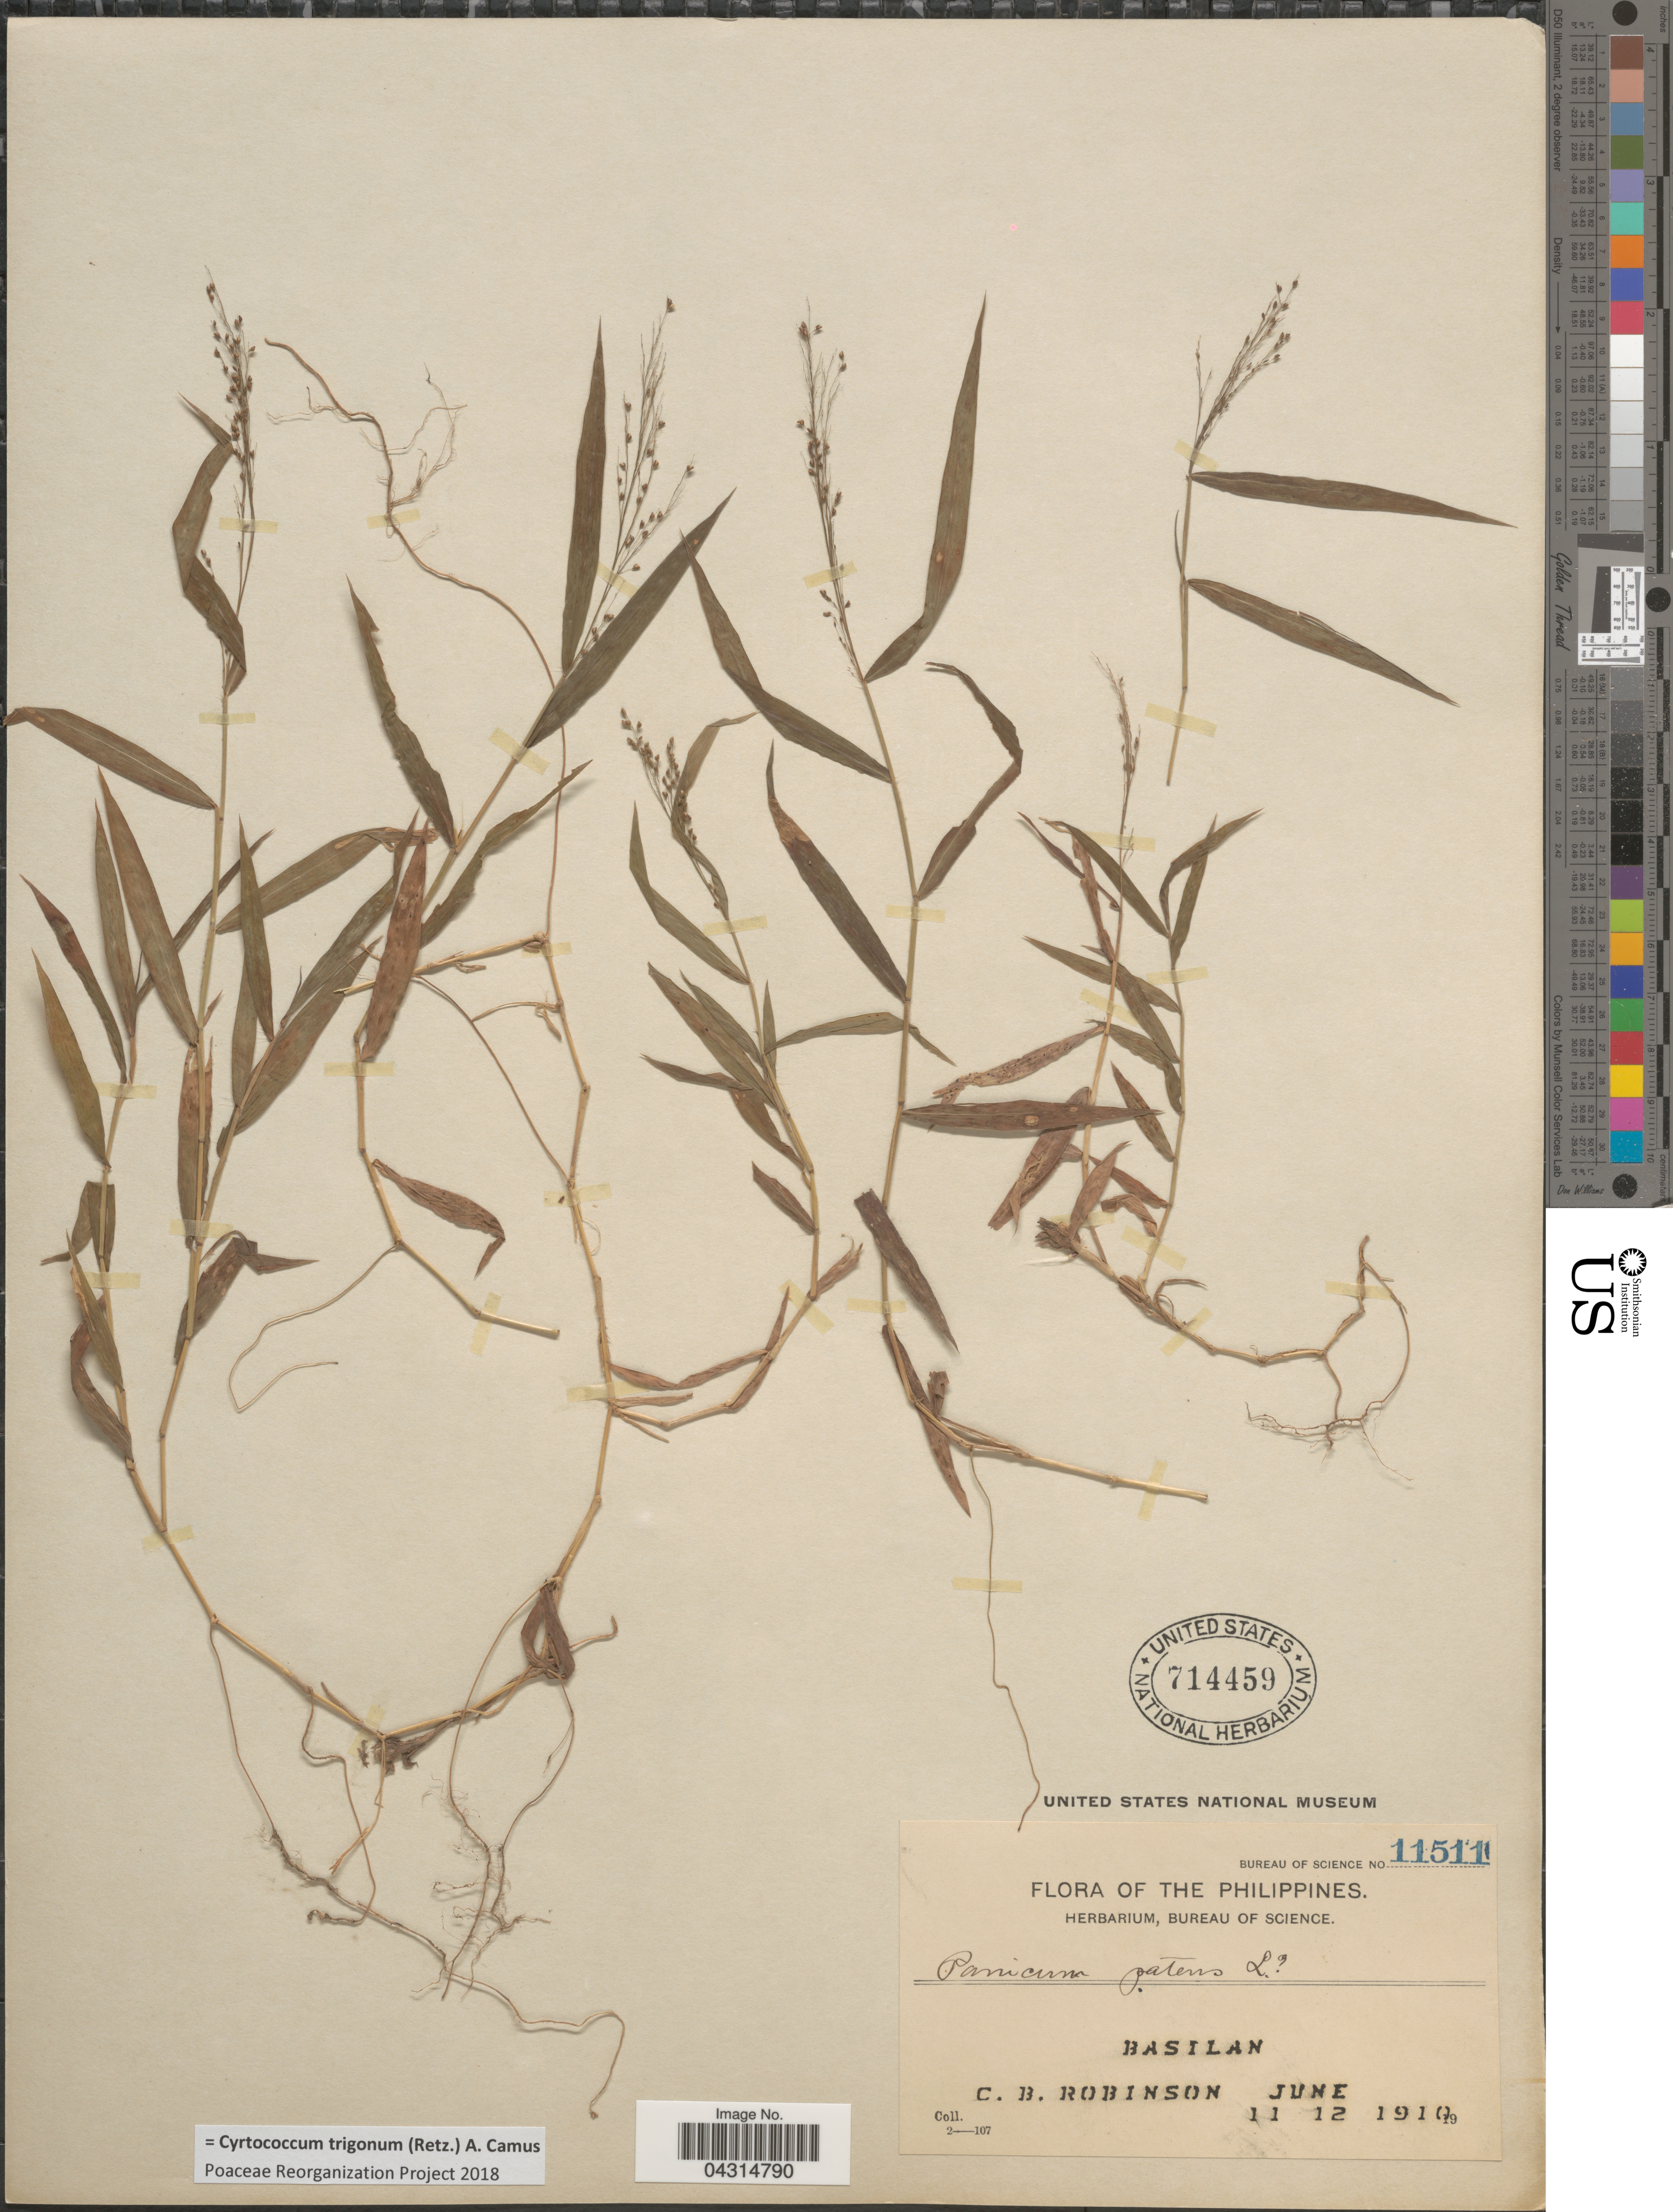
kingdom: Plantae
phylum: Tracheophyta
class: Liliopsida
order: Poales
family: Poaceae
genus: Cyrtococcum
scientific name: Cyrtococcum trigonum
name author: (Retz.) A. Camus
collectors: C. Robinson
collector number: Bureau of Science 11511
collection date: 1910-06-11/1910-06-12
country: Philippines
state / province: Muslim Mindanao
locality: Basilan.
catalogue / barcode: US 714459